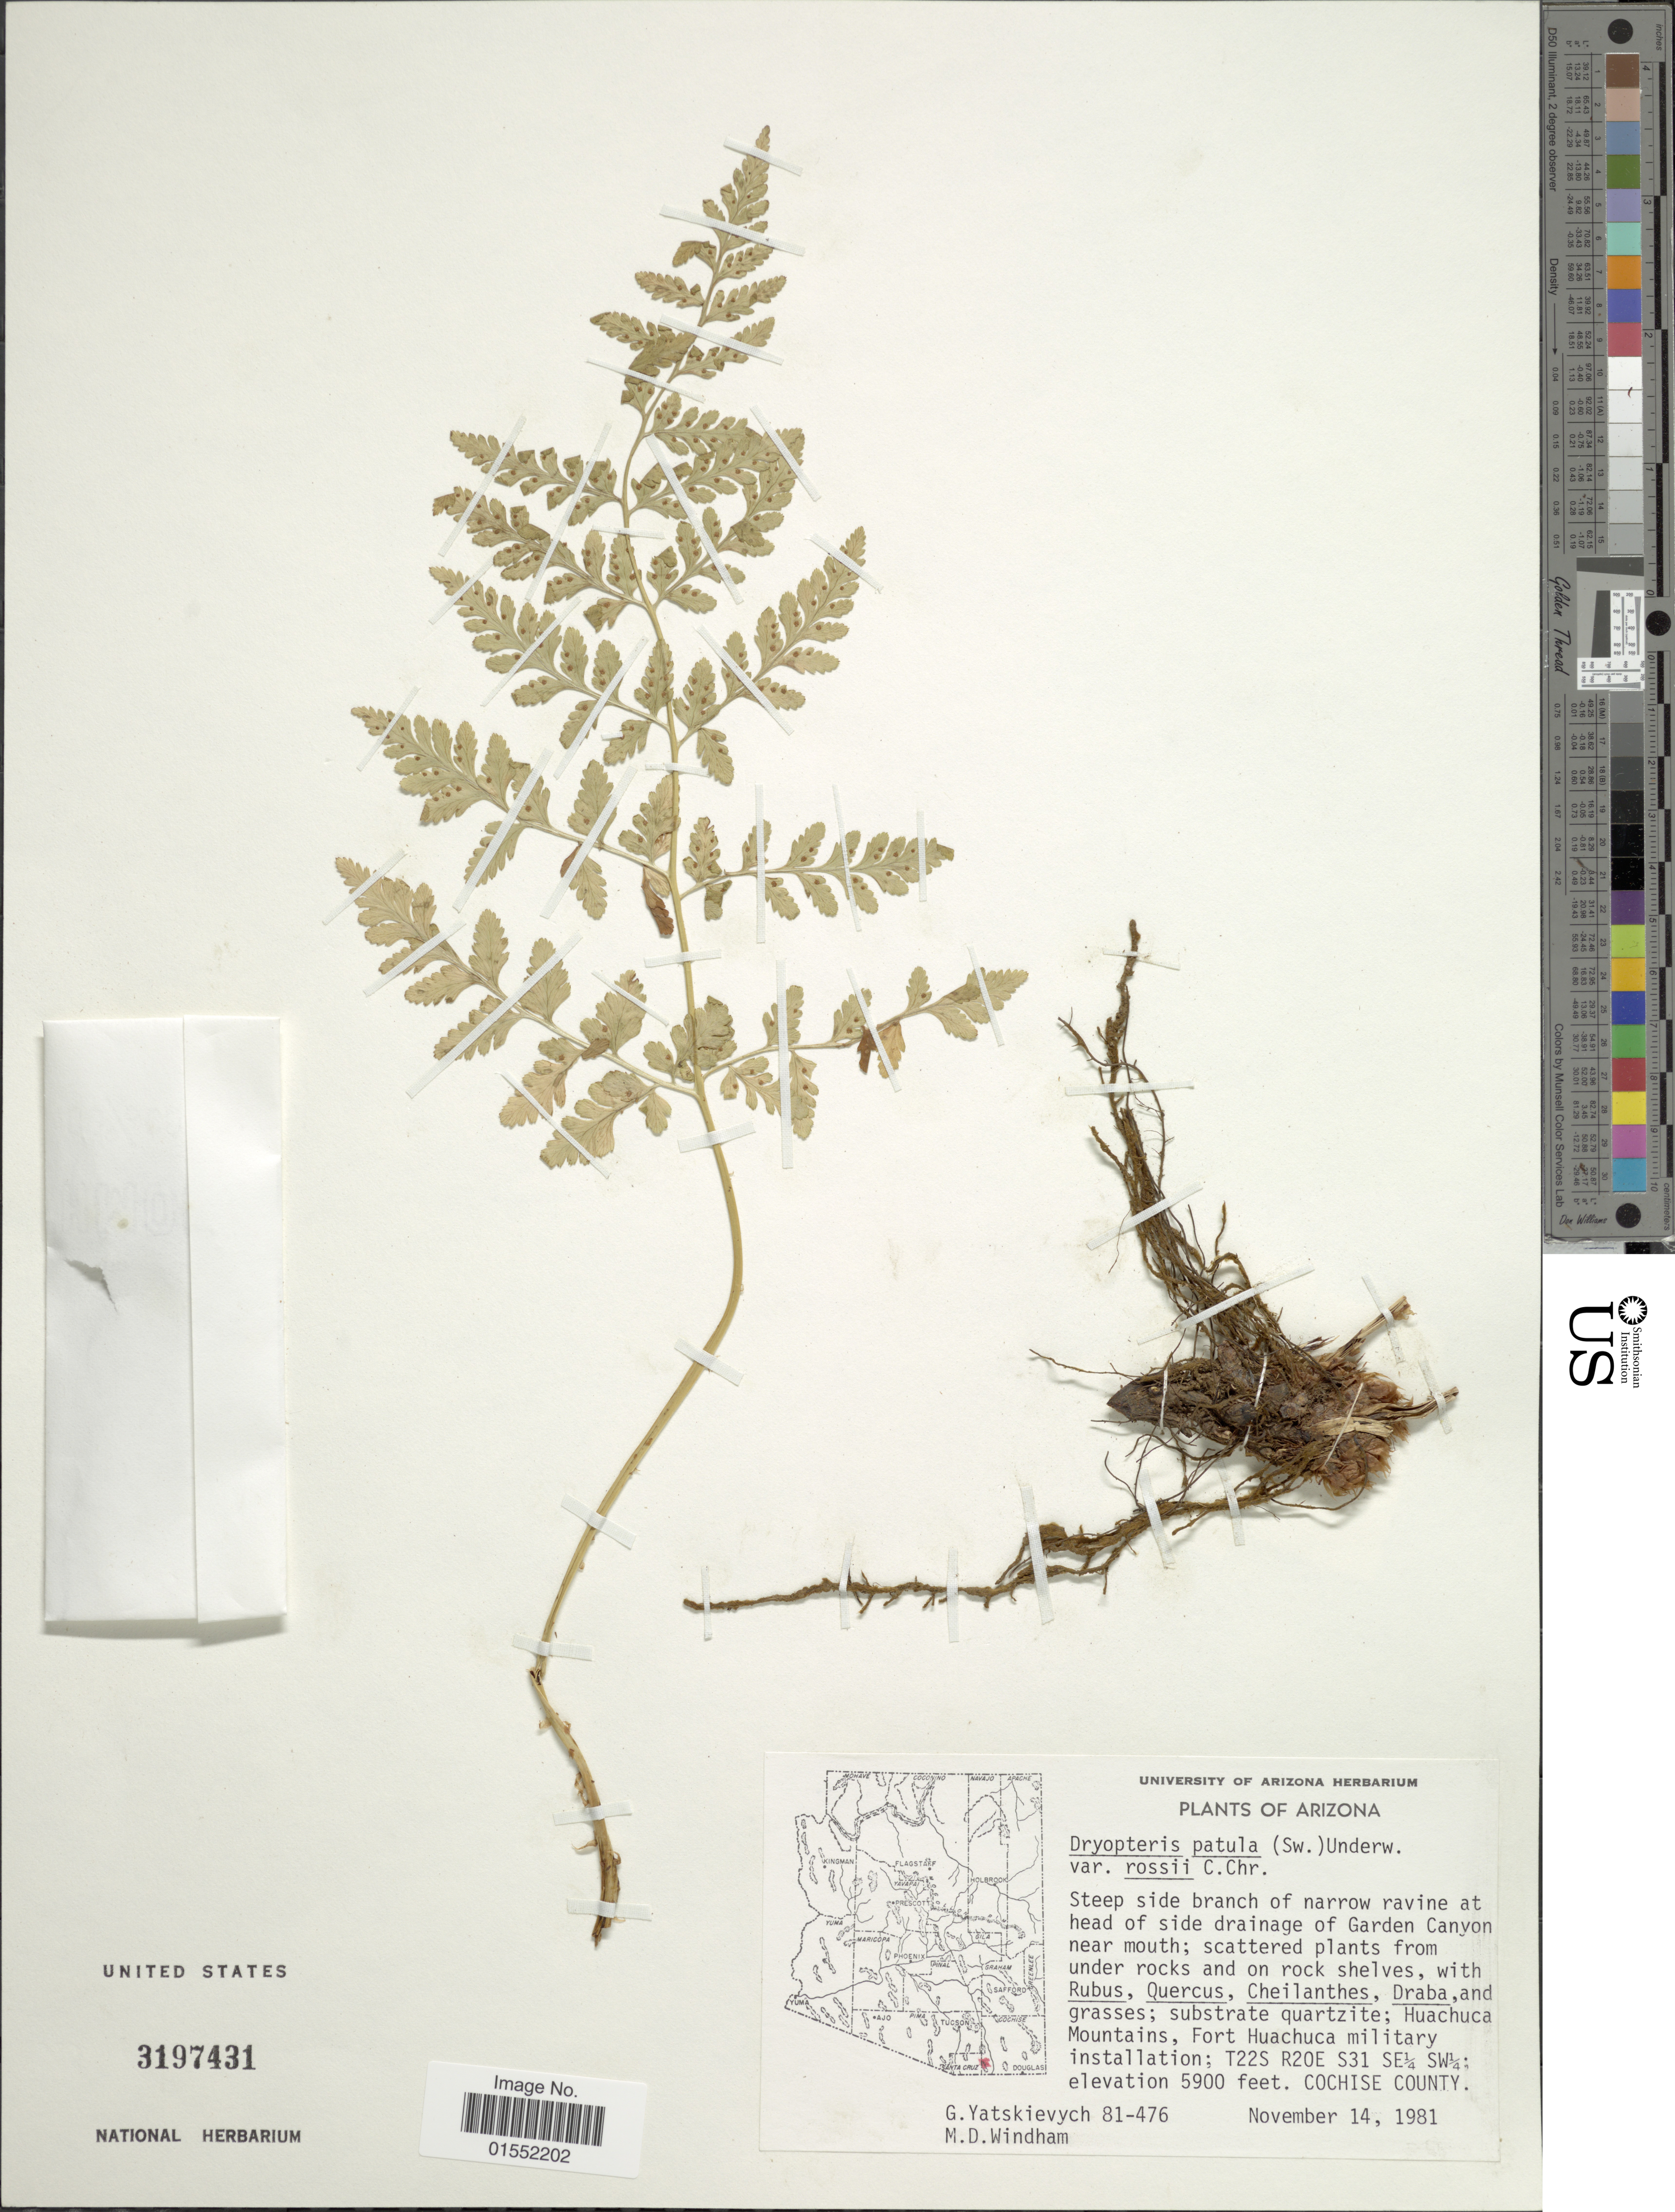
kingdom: Plantae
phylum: Tracheophyta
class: Polypodiopsida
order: Polypodiales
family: Dryopteridaceae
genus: Dryopteris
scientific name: Dryopteris rossii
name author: C. Chr.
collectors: G. Yatskievych & M. Windham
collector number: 81-476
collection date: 1981-11-14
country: United States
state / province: Arizona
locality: Steep side branch of narrow ravine at head of side drainage of Garden Canyon near mouth, Huachuca Mountains, Fort Huachuca military installation; T22S R20E S31 SE¼ SW¼: Cochise County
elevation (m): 1798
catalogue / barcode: US 3197431